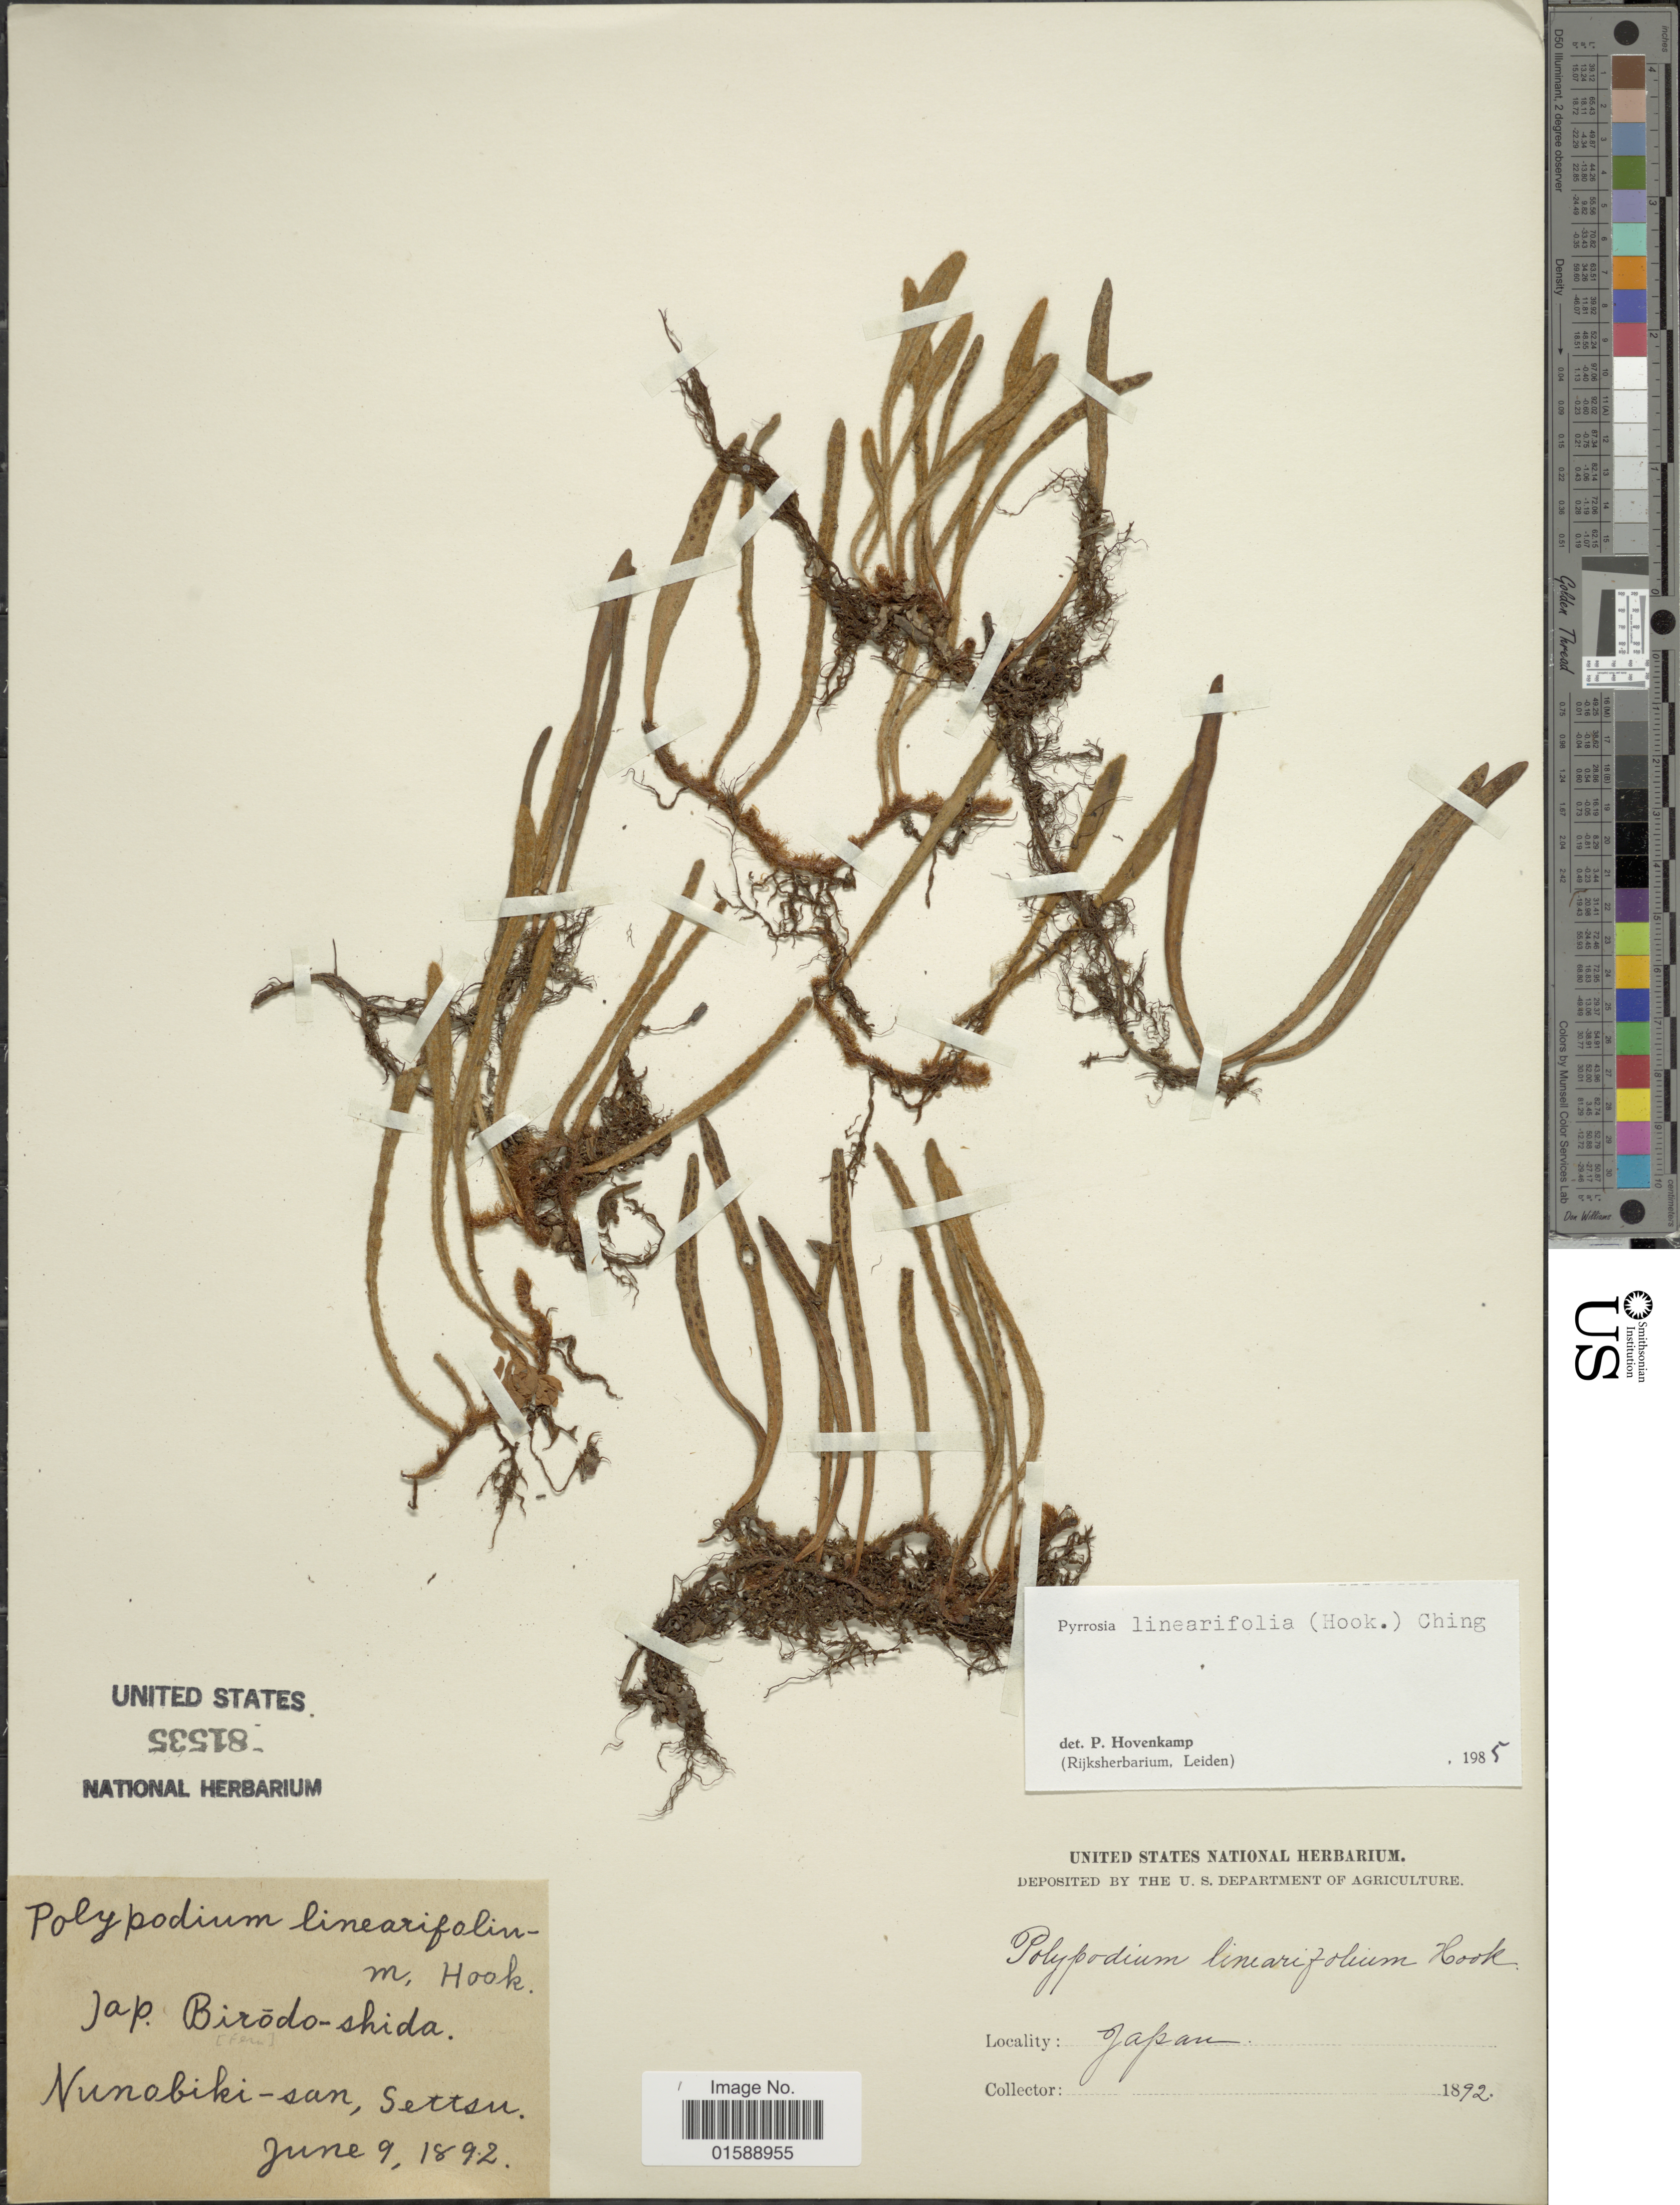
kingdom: Plantae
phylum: Tracheophyta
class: Polypodiopsida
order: Polypodiales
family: Polypodiaceae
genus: Pyrrosia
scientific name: Pyrrosia linearifolia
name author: (Hook.) Ching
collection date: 1892-06-09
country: Japan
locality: Birodo-shida. Nunobiki-san, Settsu [unsure placement]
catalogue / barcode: US 81535